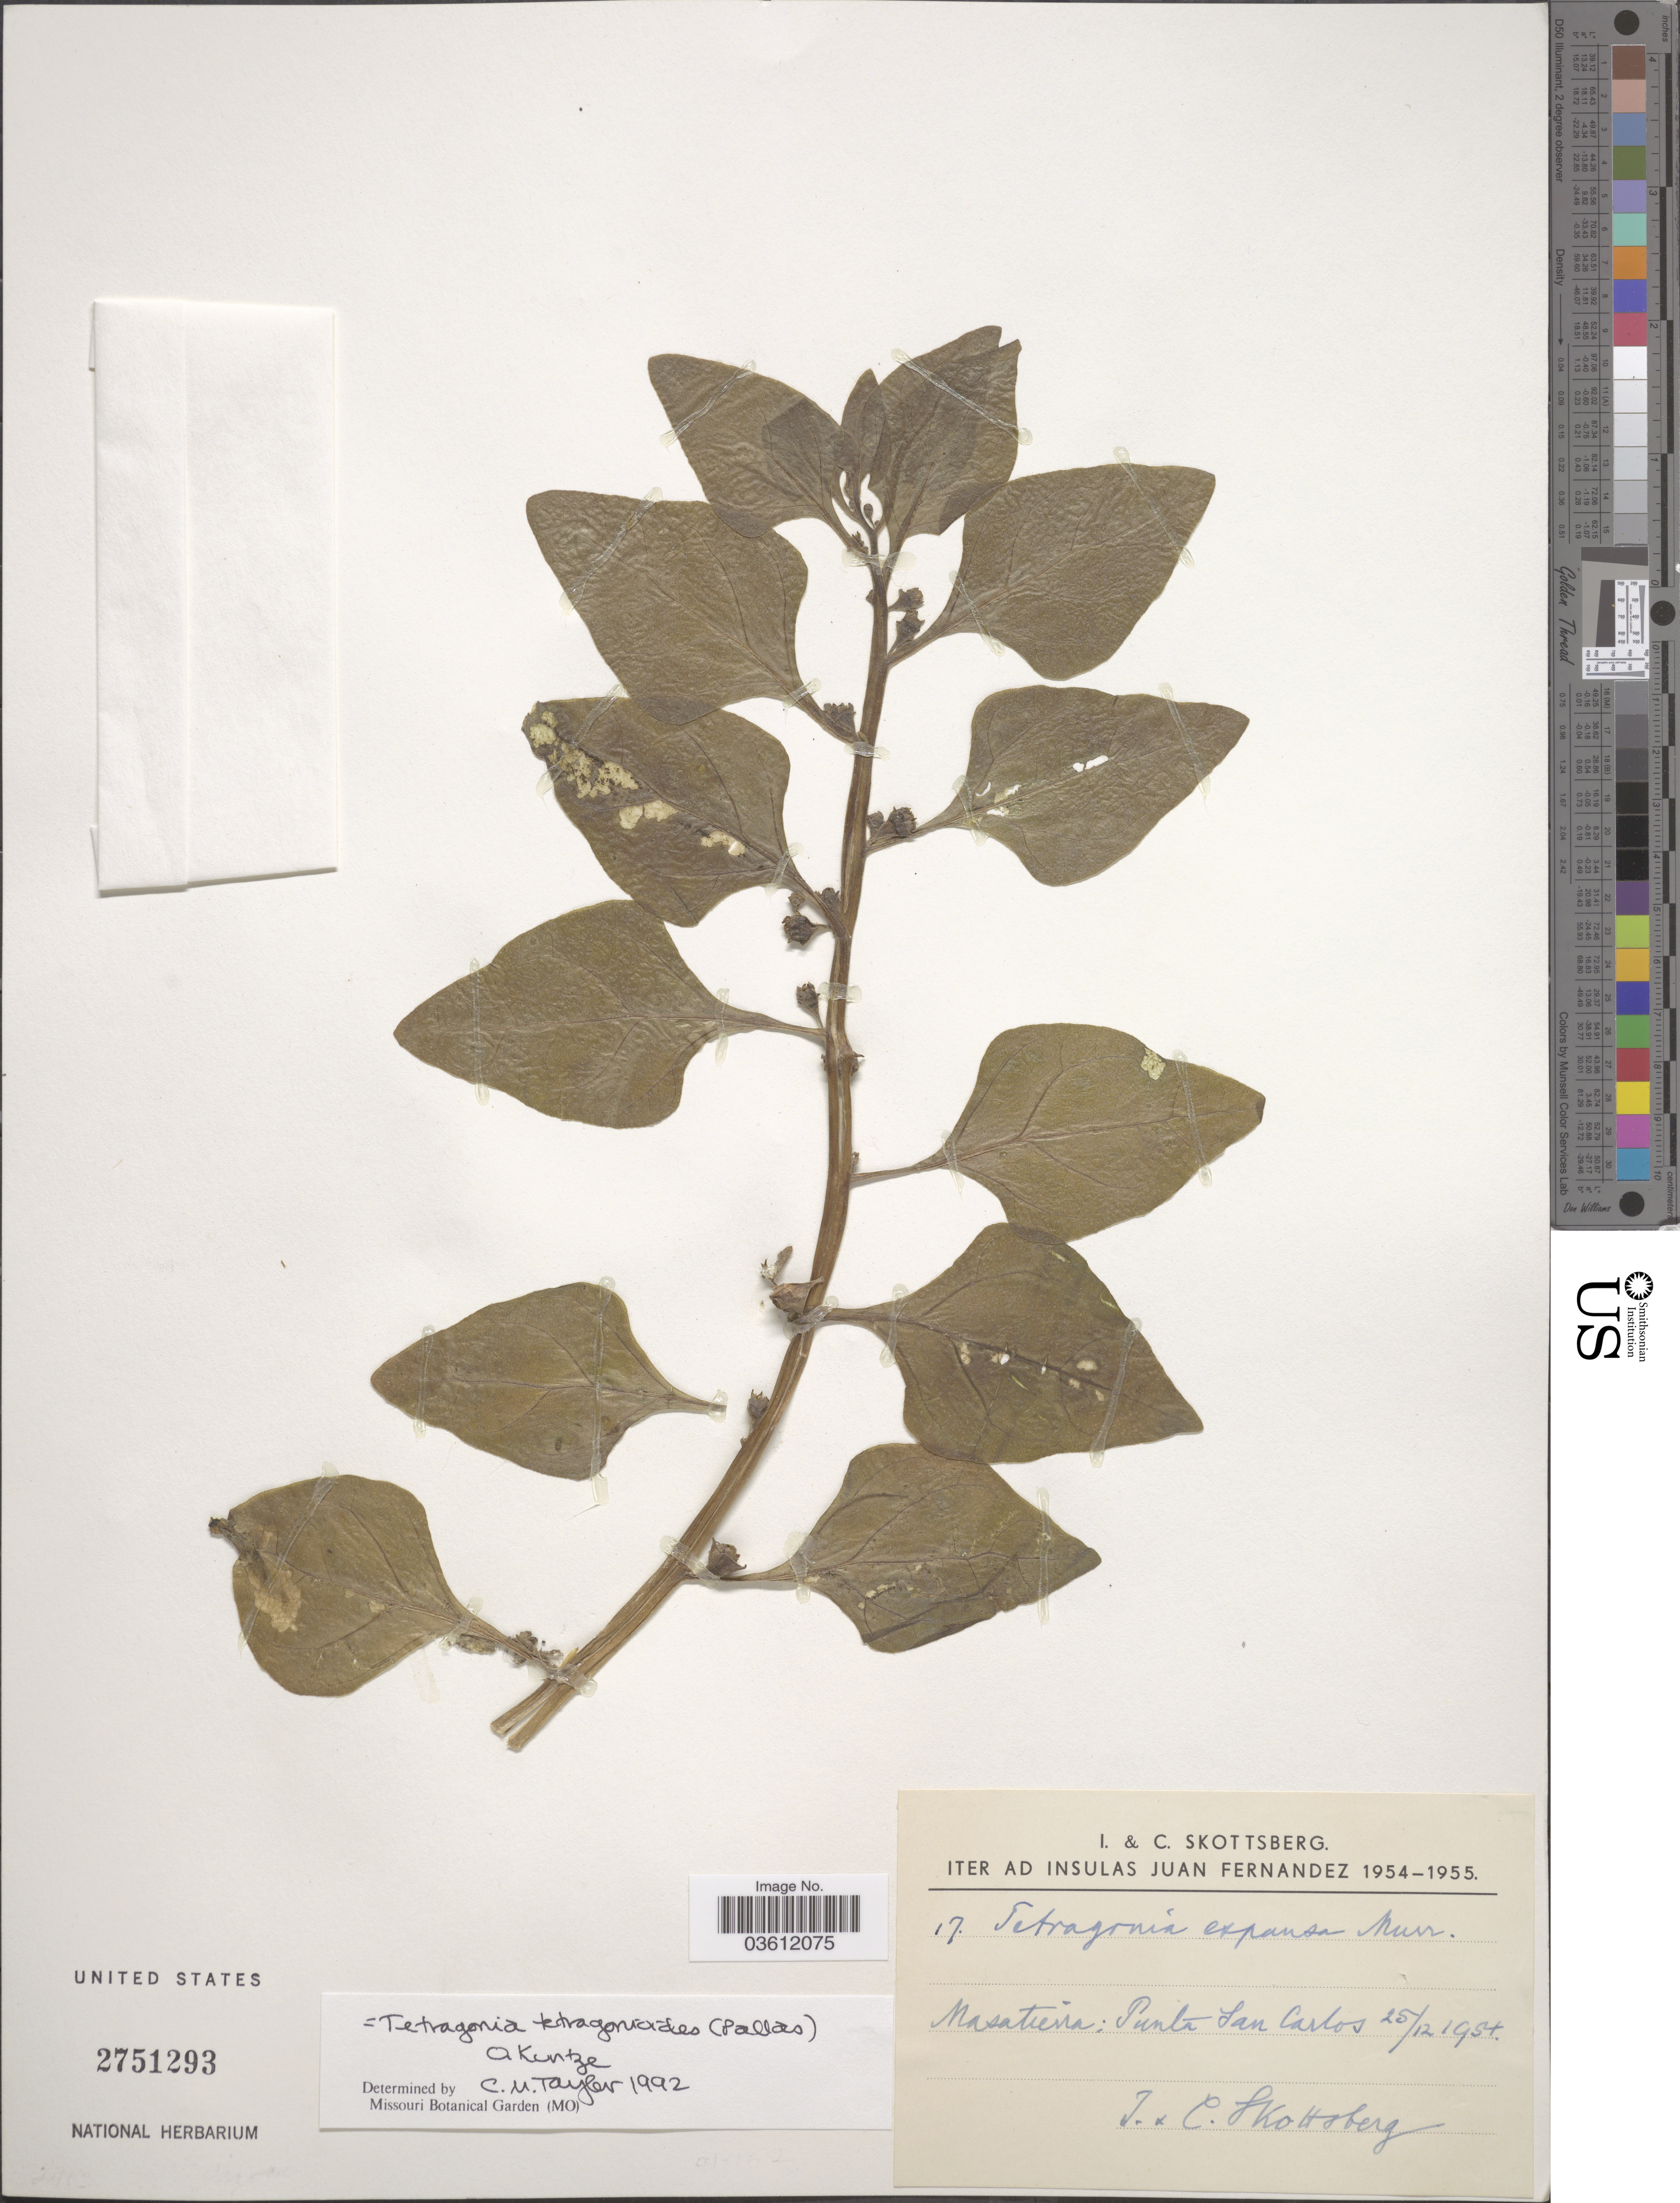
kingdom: Plantae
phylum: Tracheophyta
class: Magnoliopsida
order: Caryophyllales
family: Aizoaceae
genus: Tetragonia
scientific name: Tetragonia tetragonoides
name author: (Pall.) Kuntze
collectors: I. Skottsberg & C. Skottsberg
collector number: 17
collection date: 1954-12-25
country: Chile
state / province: Valparaíso (V)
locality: Insulas Juan Fernandez. Masatierra: Punta San Carlos.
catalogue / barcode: US 2751293